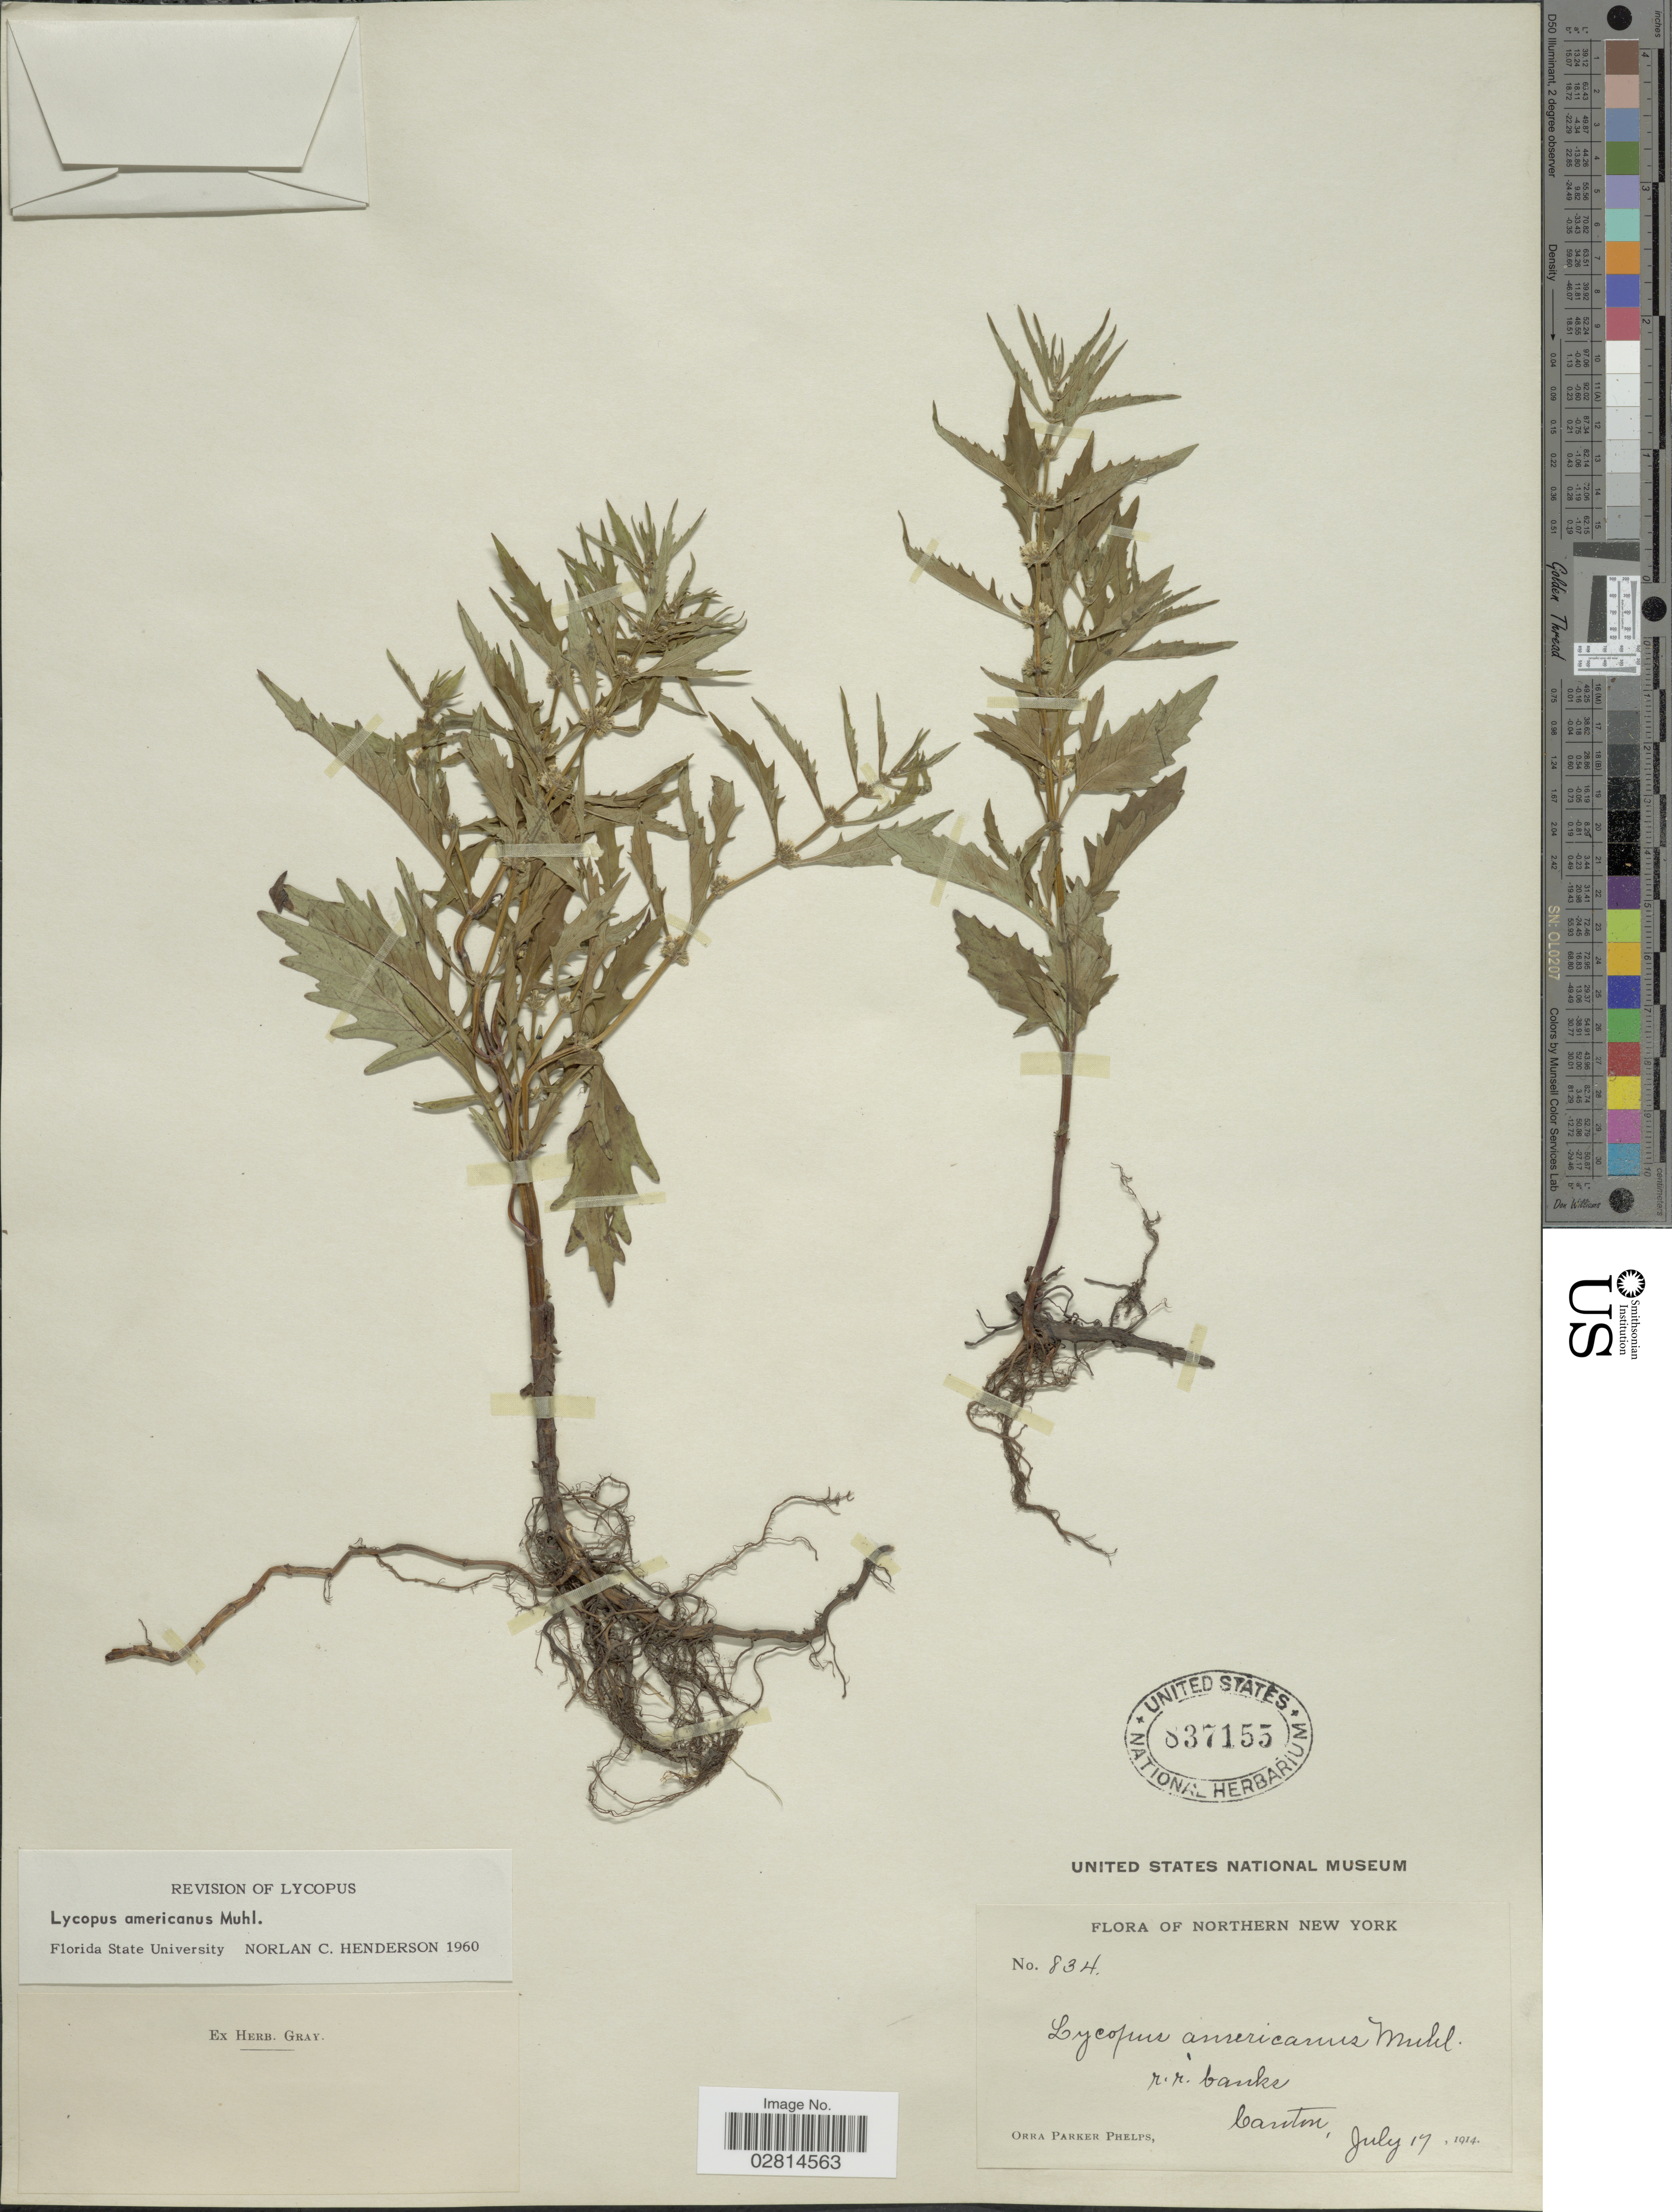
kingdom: Plantae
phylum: Tracheophyta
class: Magnoliopsida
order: Lamiales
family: Lamiaceae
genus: Lycopus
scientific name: Lycopus americanus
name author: Muhl. ex W.P.C. Barton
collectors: O. P. Phelps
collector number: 834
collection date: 1914-07-17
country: United States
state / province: New York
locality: Northern New York. R.R. banks. Canton.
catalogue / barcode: US 837155